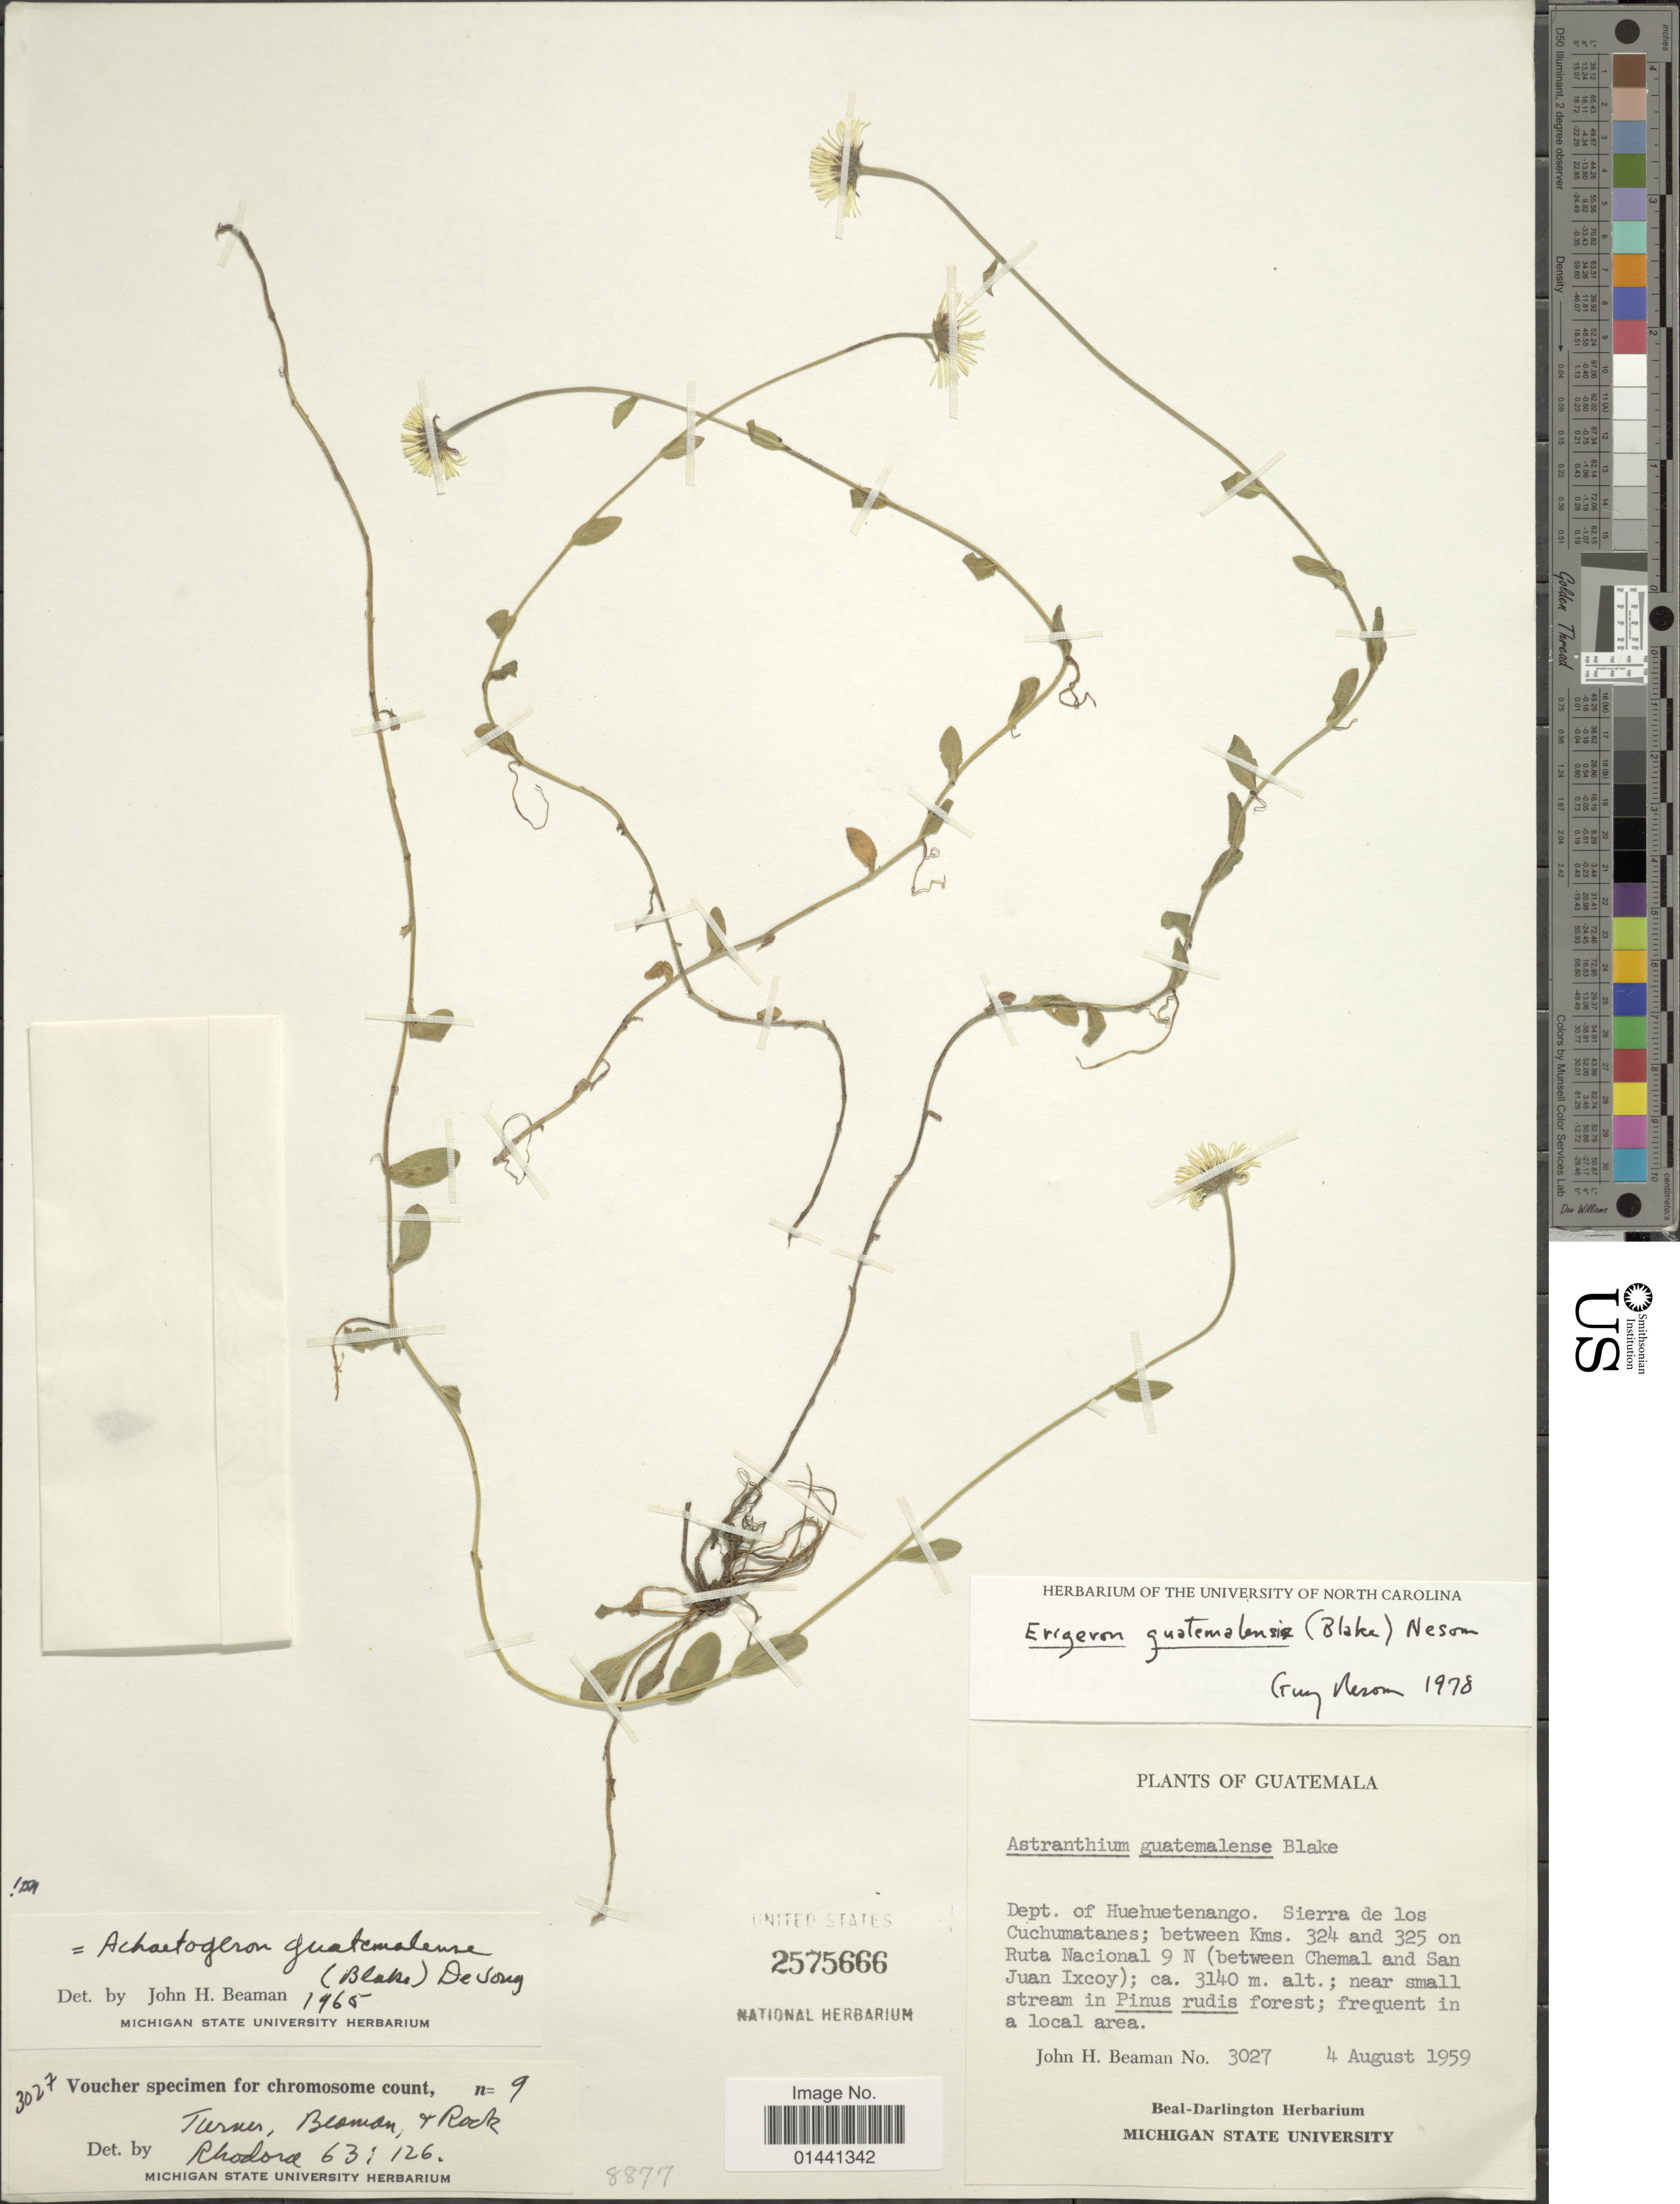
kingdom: Plantae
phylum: Tracheophyta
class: Magnoliopsida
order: Asterales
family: Asteraceae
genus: Erigeron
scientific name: Erigeron guatemalense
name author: (S.F. Blake) G.L. Nesom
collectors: J. H. Beaman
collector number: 3027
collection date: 1959-08-04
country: Guatemala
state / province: Huehuetenango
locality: Sierra de los Cuchumatanes; between Kms. 324 nd 325 on Ruta Nacional 9 N (between Chemal and San Juan Ixcoy); near small stream in Pinus rudis forest; frequent in local area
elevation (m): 3140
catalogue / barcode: US 2575666